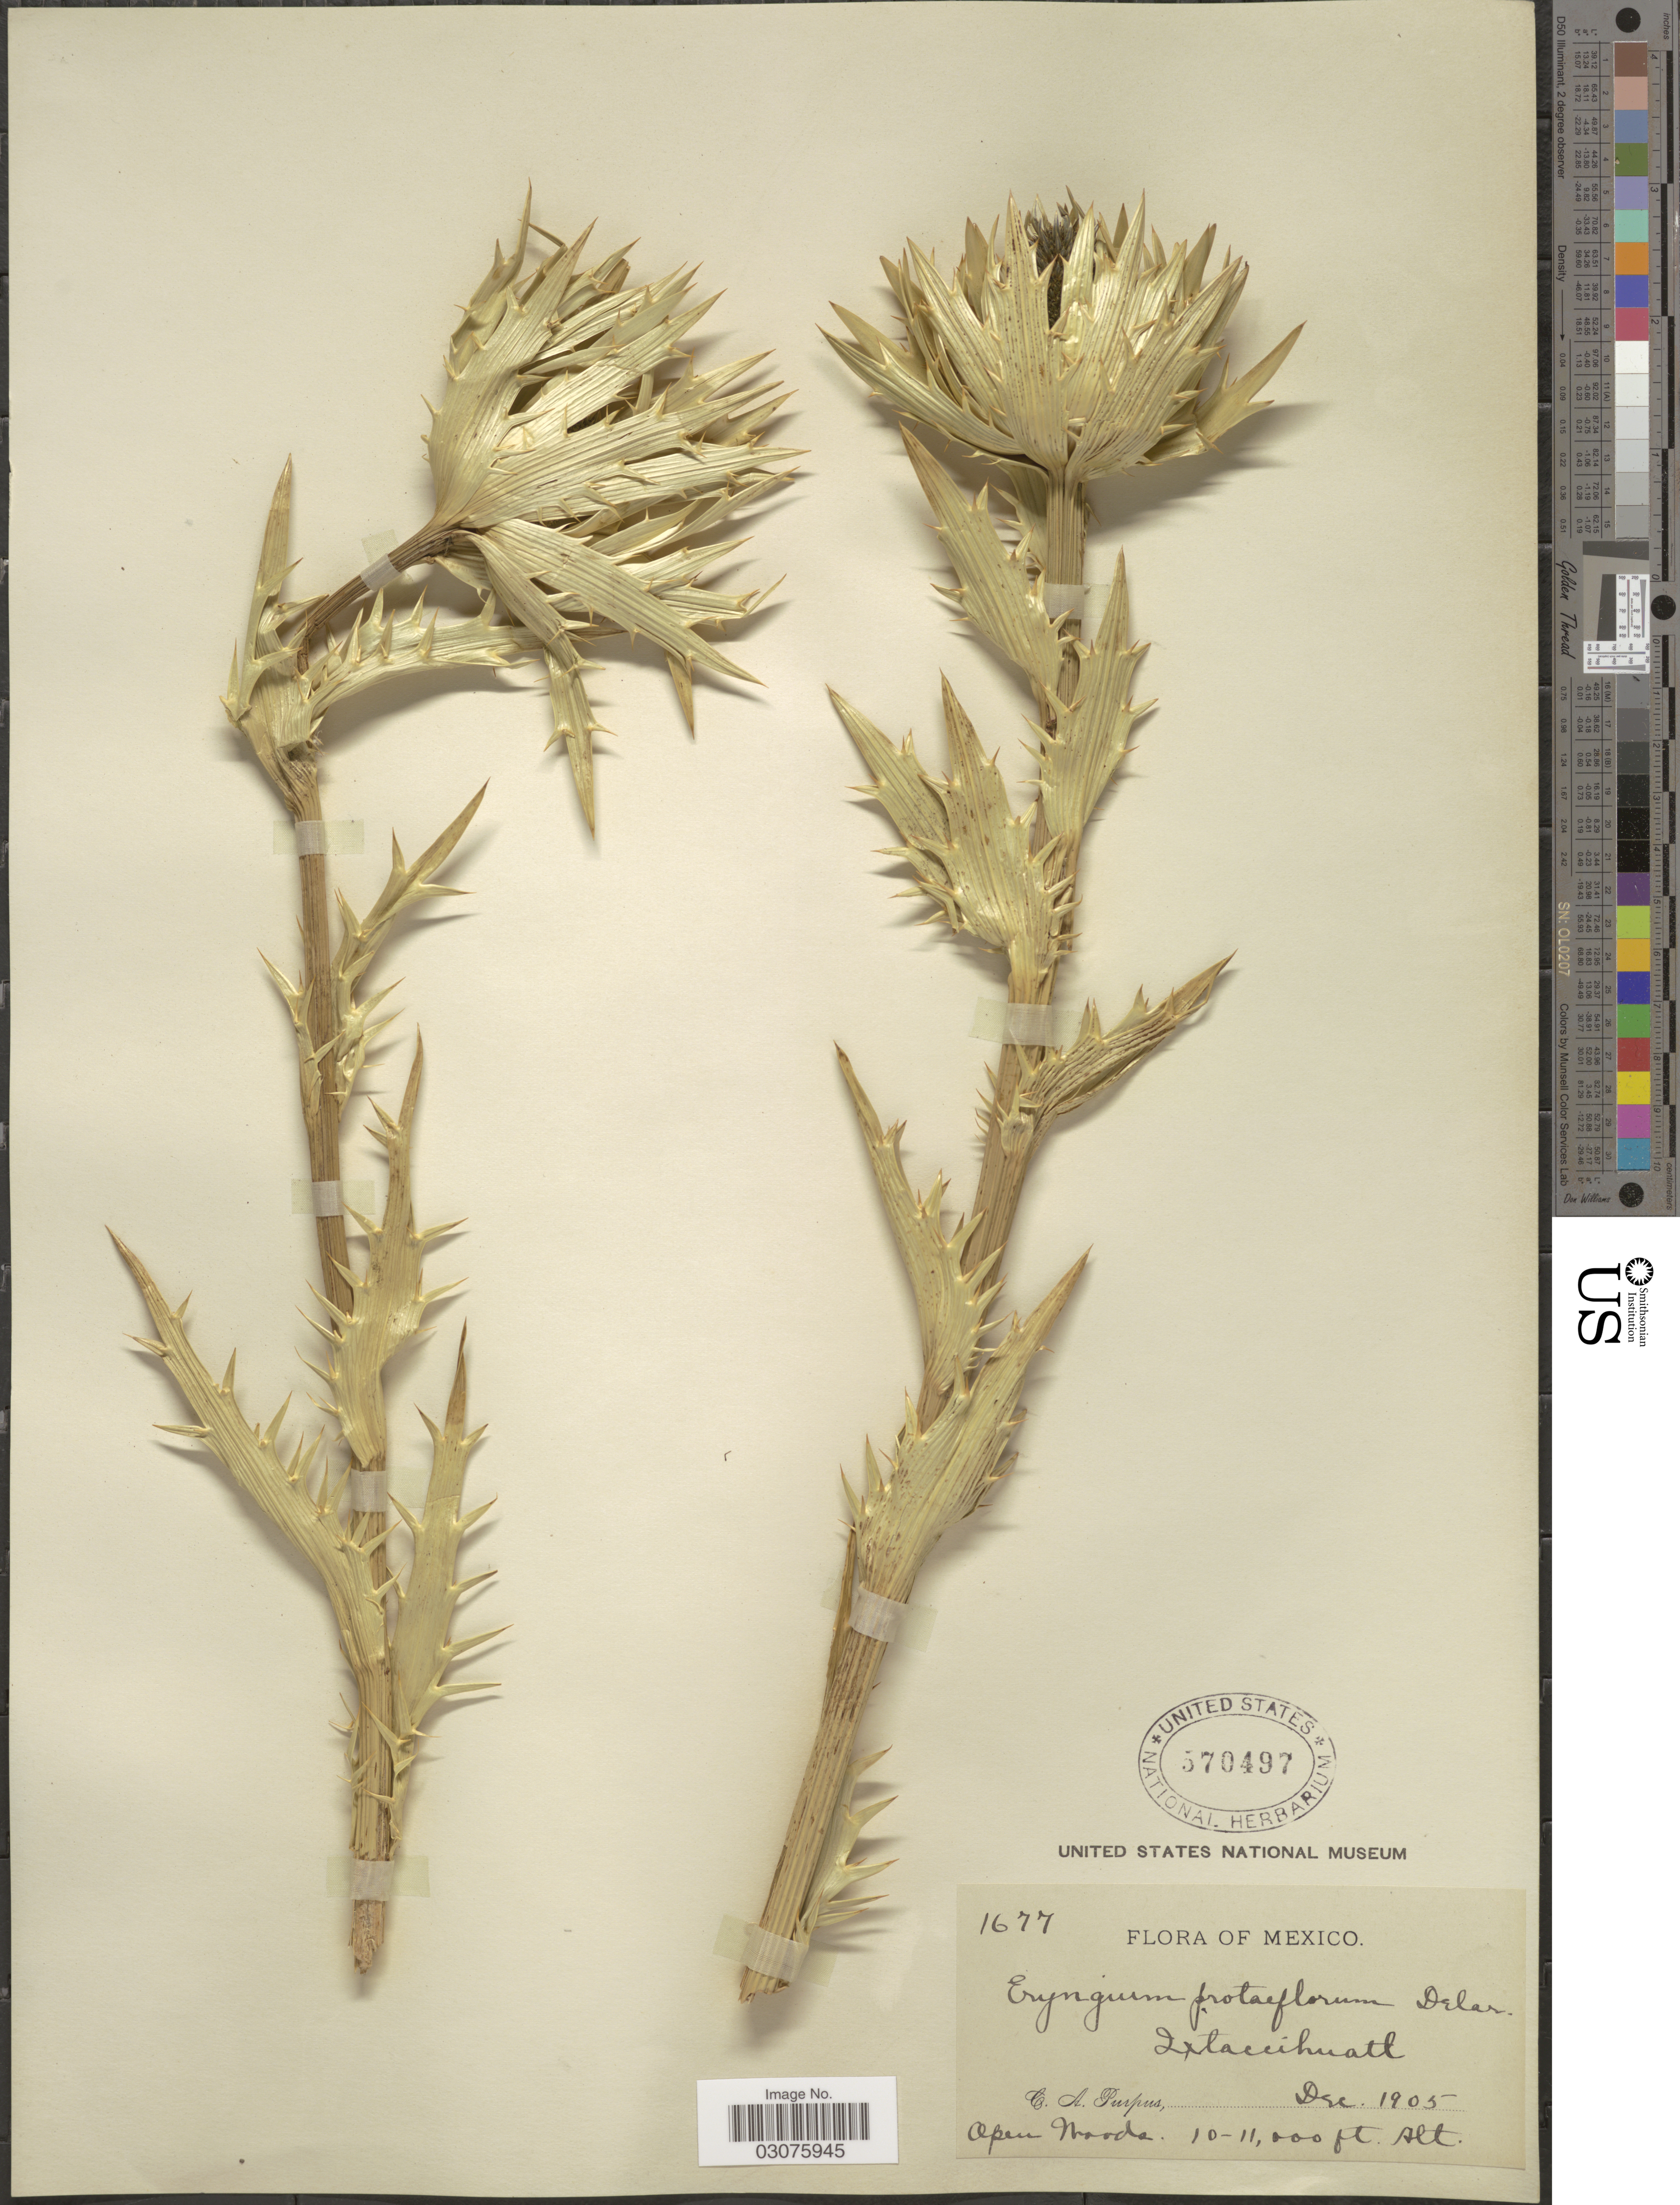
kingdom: Plantae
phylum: Tracheophyta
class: Magnoliopsida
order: Apiales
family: Apiaceae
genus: Eryngium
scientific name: Eryngium proteiflorum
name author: F. Delaroche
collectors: C. A. Purpus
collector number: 1677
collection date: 1905-12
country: Mexico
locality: Ixtaccihuatl.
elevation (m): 3048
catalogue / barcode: US 570497